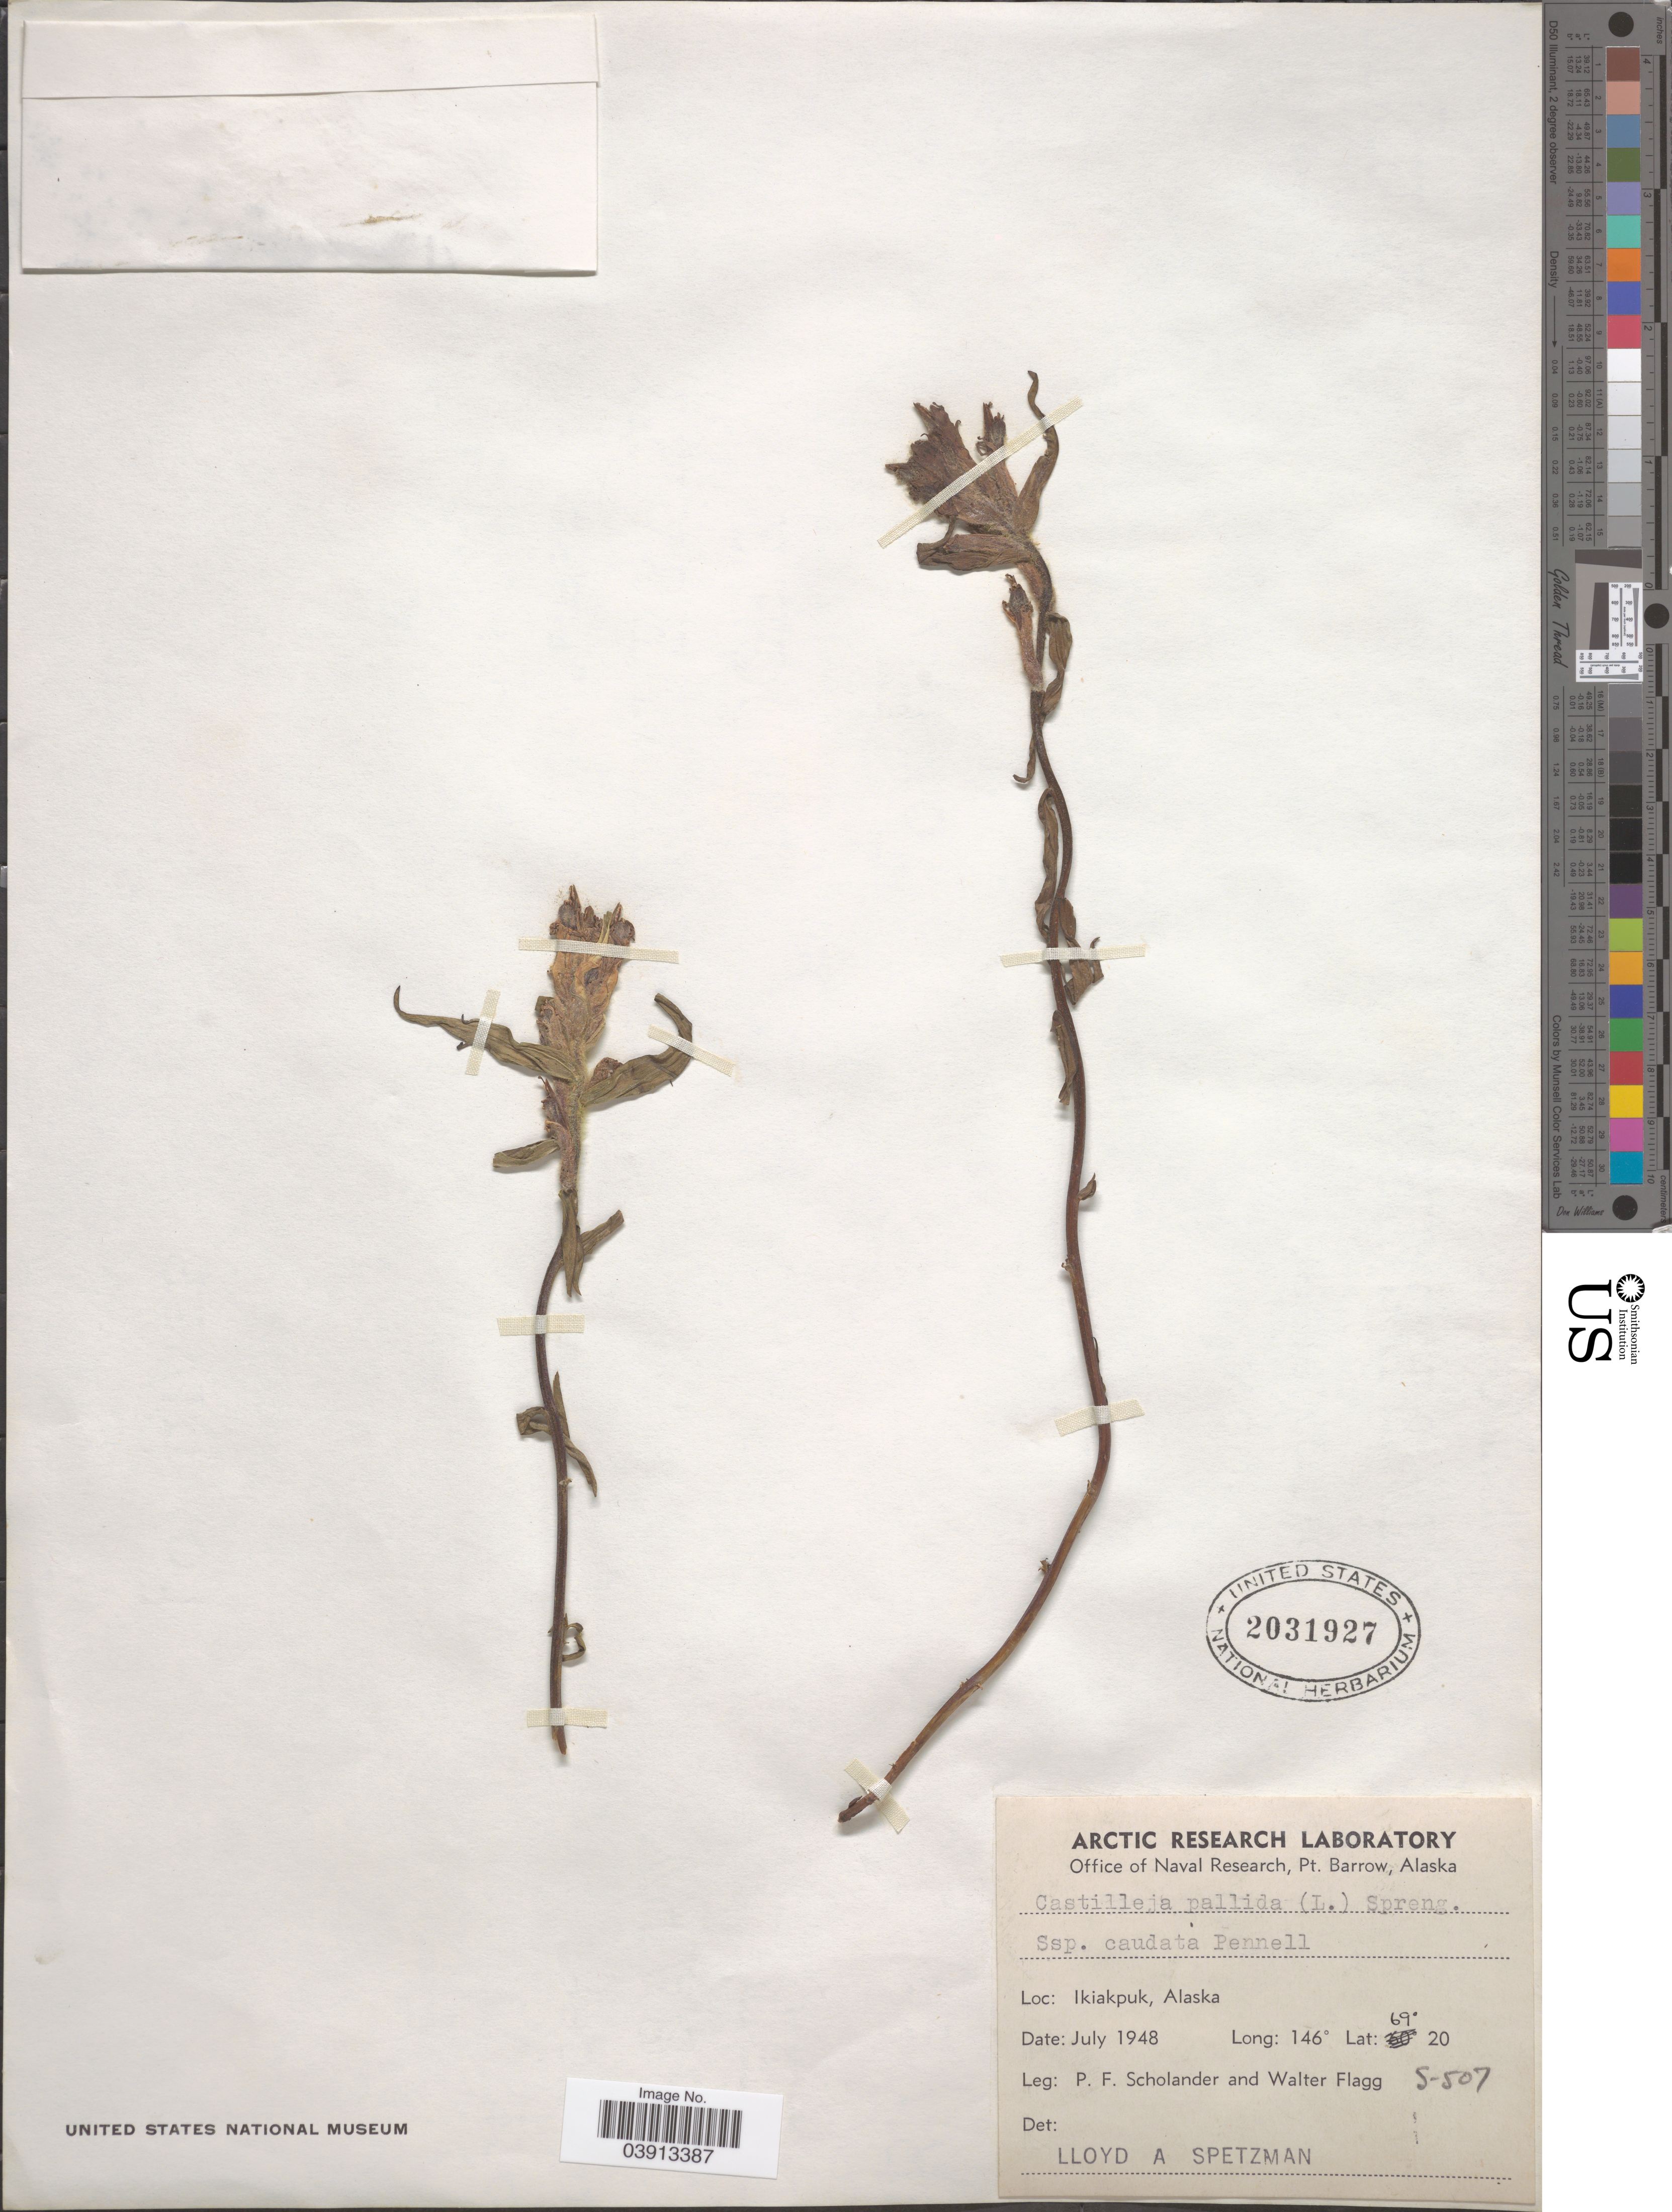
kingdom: Plantae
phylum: Tracheophyta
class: Magnoliopsida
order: Lamiales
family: Orobanchaceae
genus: Castilleja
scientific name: Castilleja pallida subsp. mexiae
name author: Pennell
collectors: P. Scholander & W. Flagg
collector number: S-507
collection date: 1948-07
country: United States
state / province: Alaska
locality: Ikiakpuk.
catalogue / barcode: US 2031927